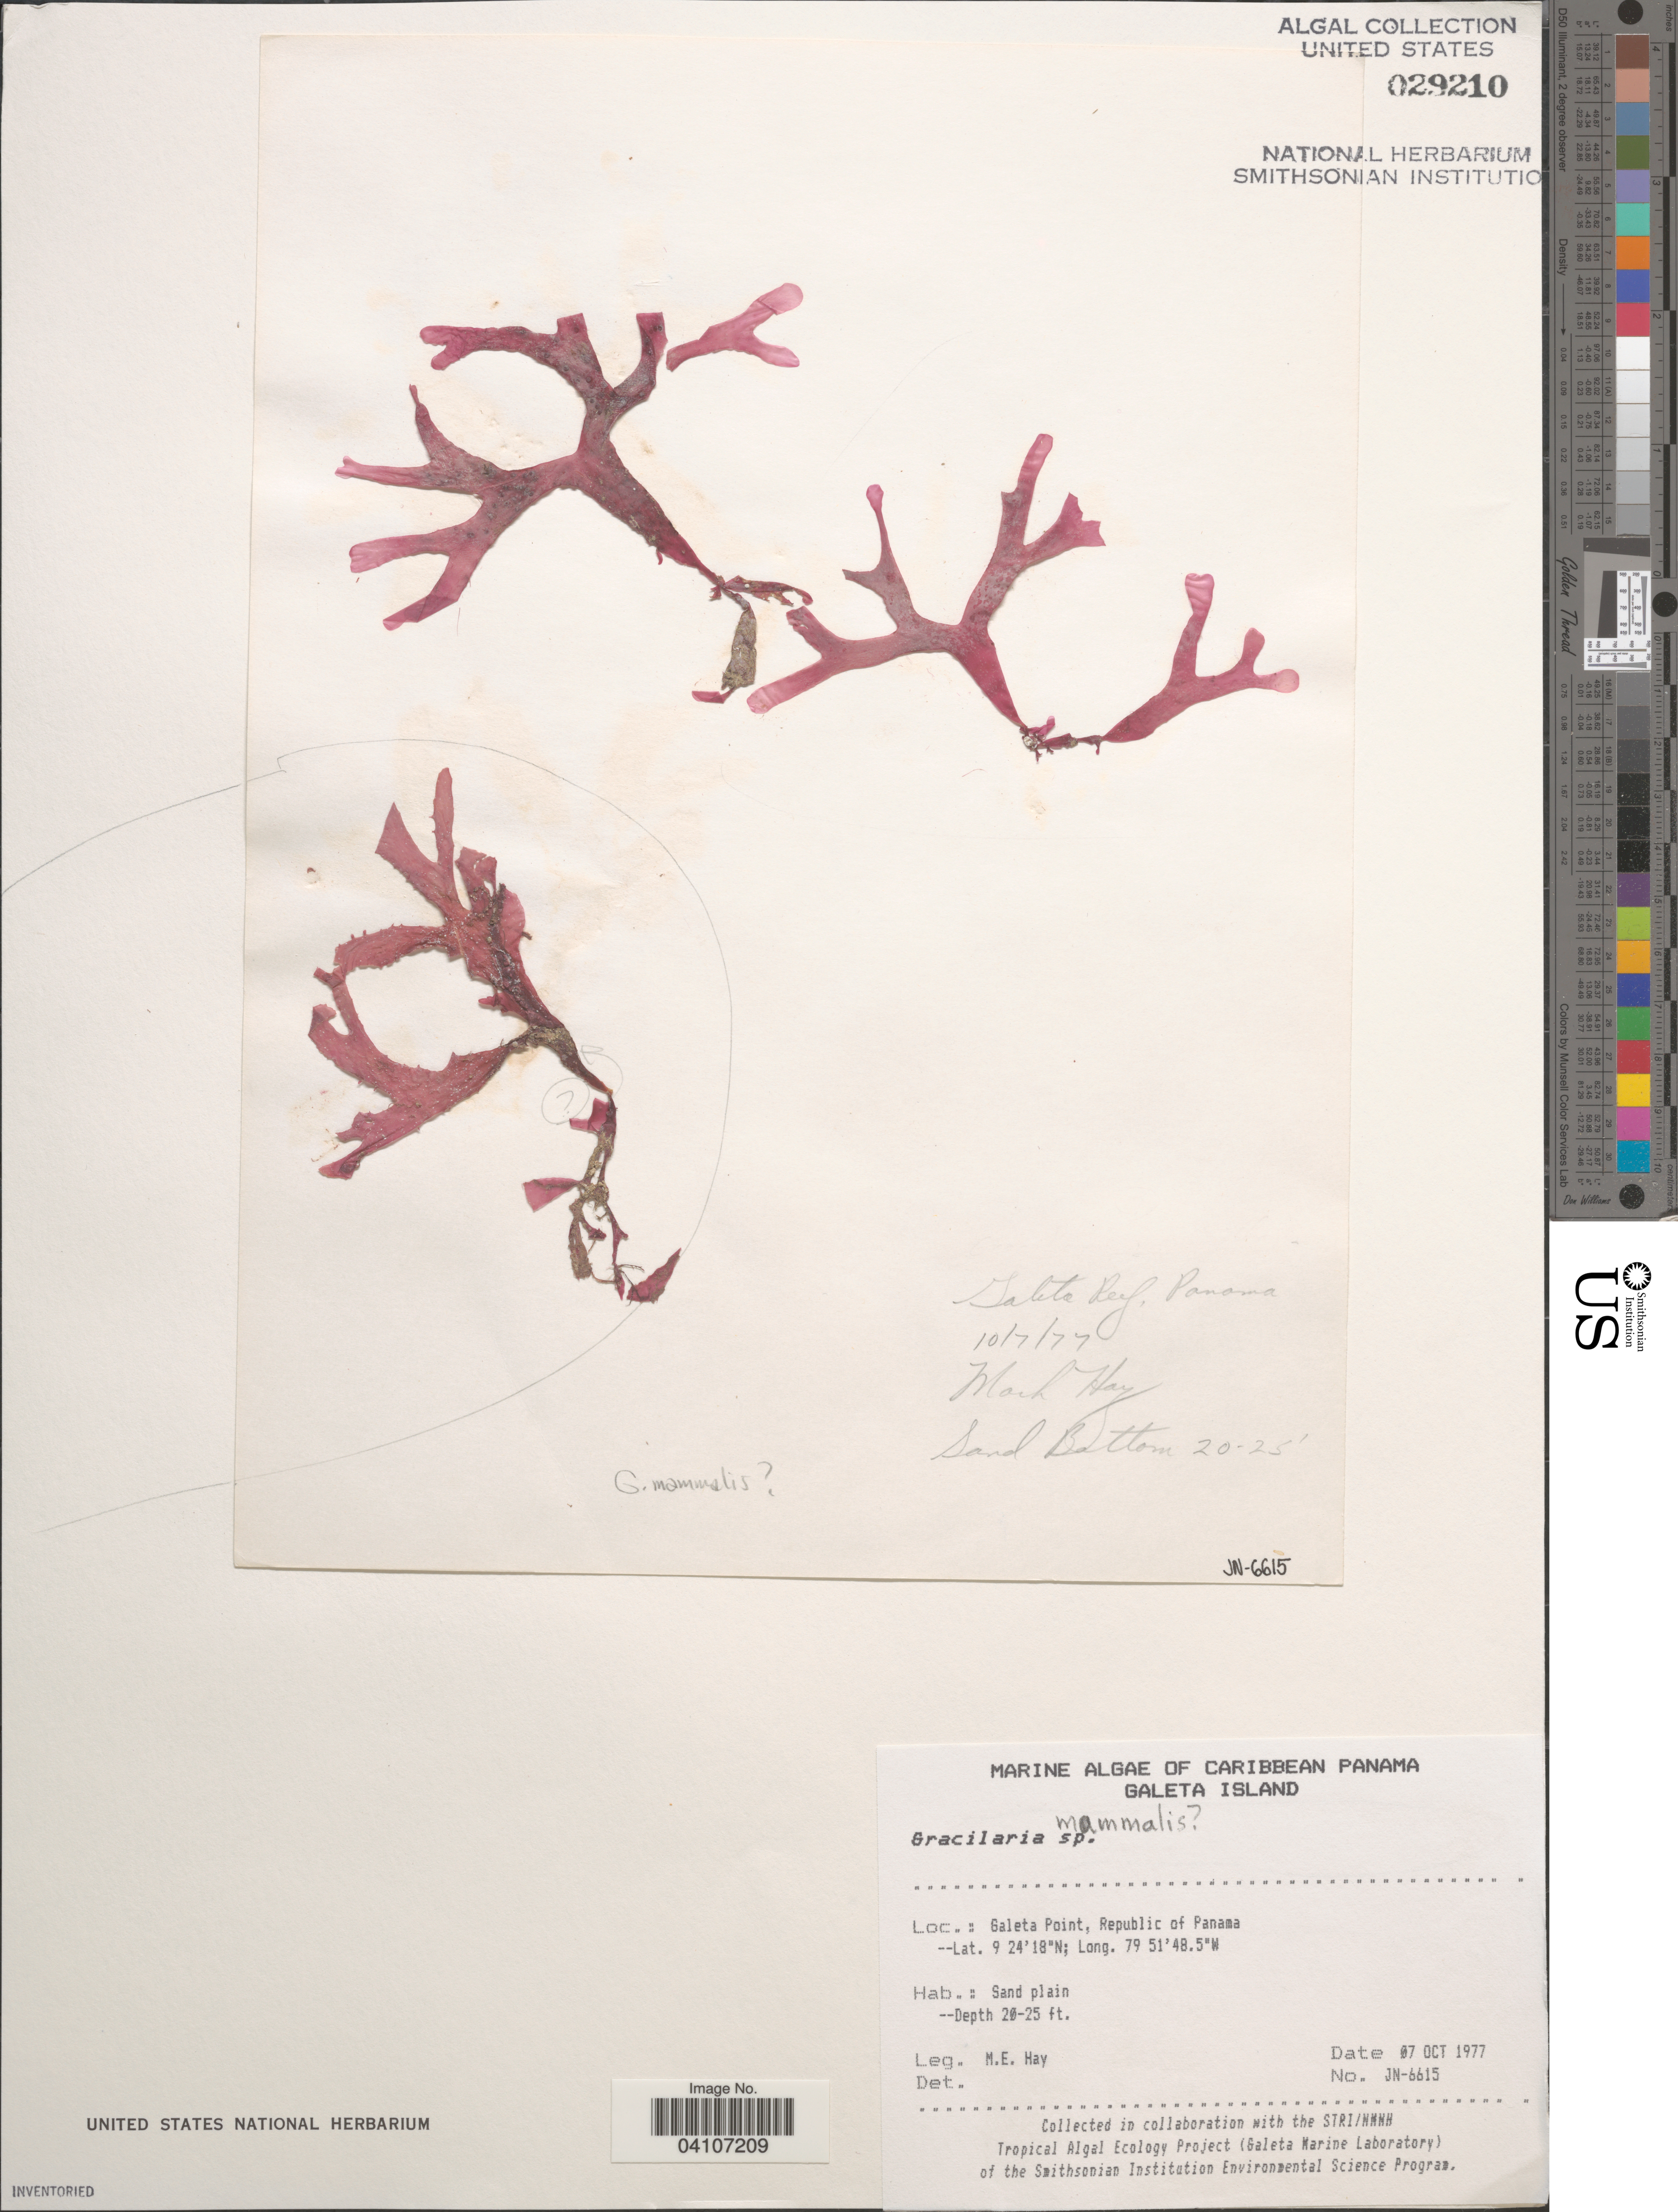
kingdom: Plantae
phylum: Rhodophyta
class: Florideophyceae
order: Gracilariales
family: Gracilariaceae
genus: Gracilaria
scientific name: Gracilaria mammillaris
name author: (Mont.) M. Howe in Britton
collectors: M. E. Hay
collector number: JN-6615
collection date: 1977-10-07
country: Panama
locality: Caribbean Panama. Galeta Island. Galeta Point, Republic of Panama.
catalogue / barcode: US 29210